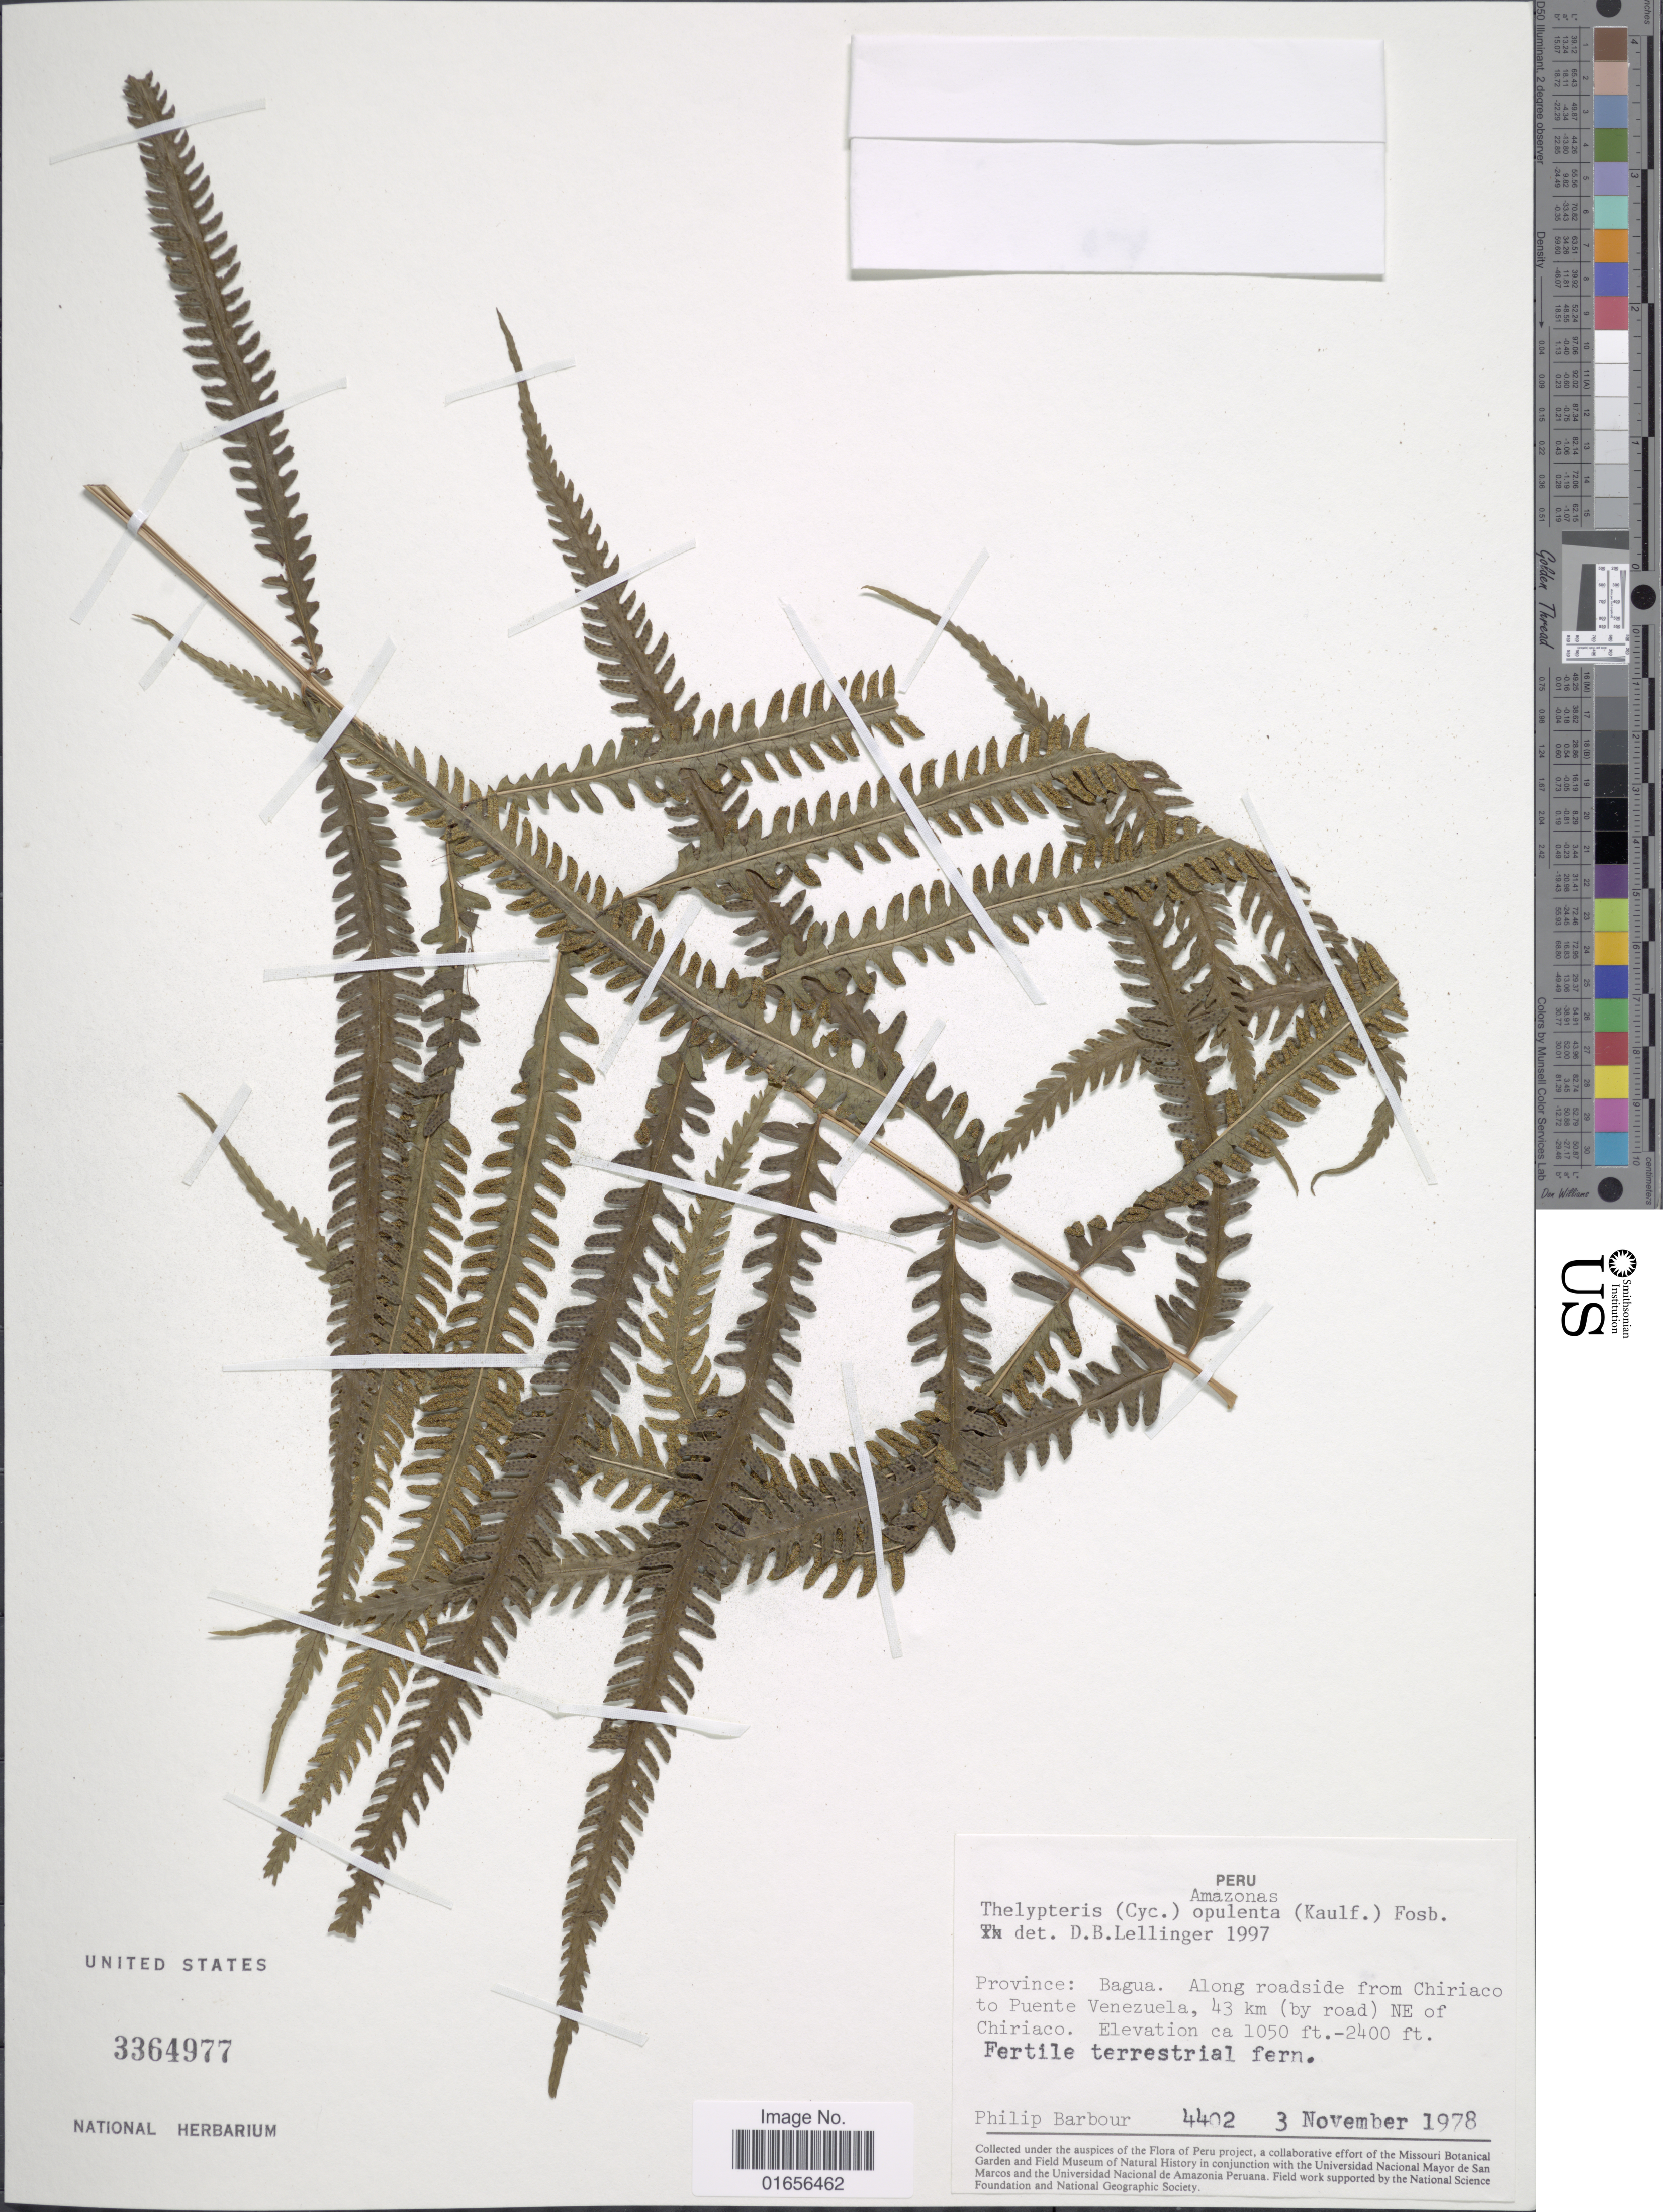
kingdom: Plantae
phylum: Tracheophyta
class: Polypodiopsida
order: Polypodiales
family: Thelypteridaceae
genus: Amphineuron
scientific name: Amphineuron opulentum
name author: (Kaulf.) Holttum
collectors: P. Barbour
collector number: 4402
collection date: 1978-11-03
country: Peru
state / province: Amazonas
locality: Peru, Amazonas. Province: Bagua. Along roadside from Chiriaco to Puente Venezuela, 43 km (by road) NE of Chiriaco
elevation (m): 320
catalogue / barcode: US 3364977